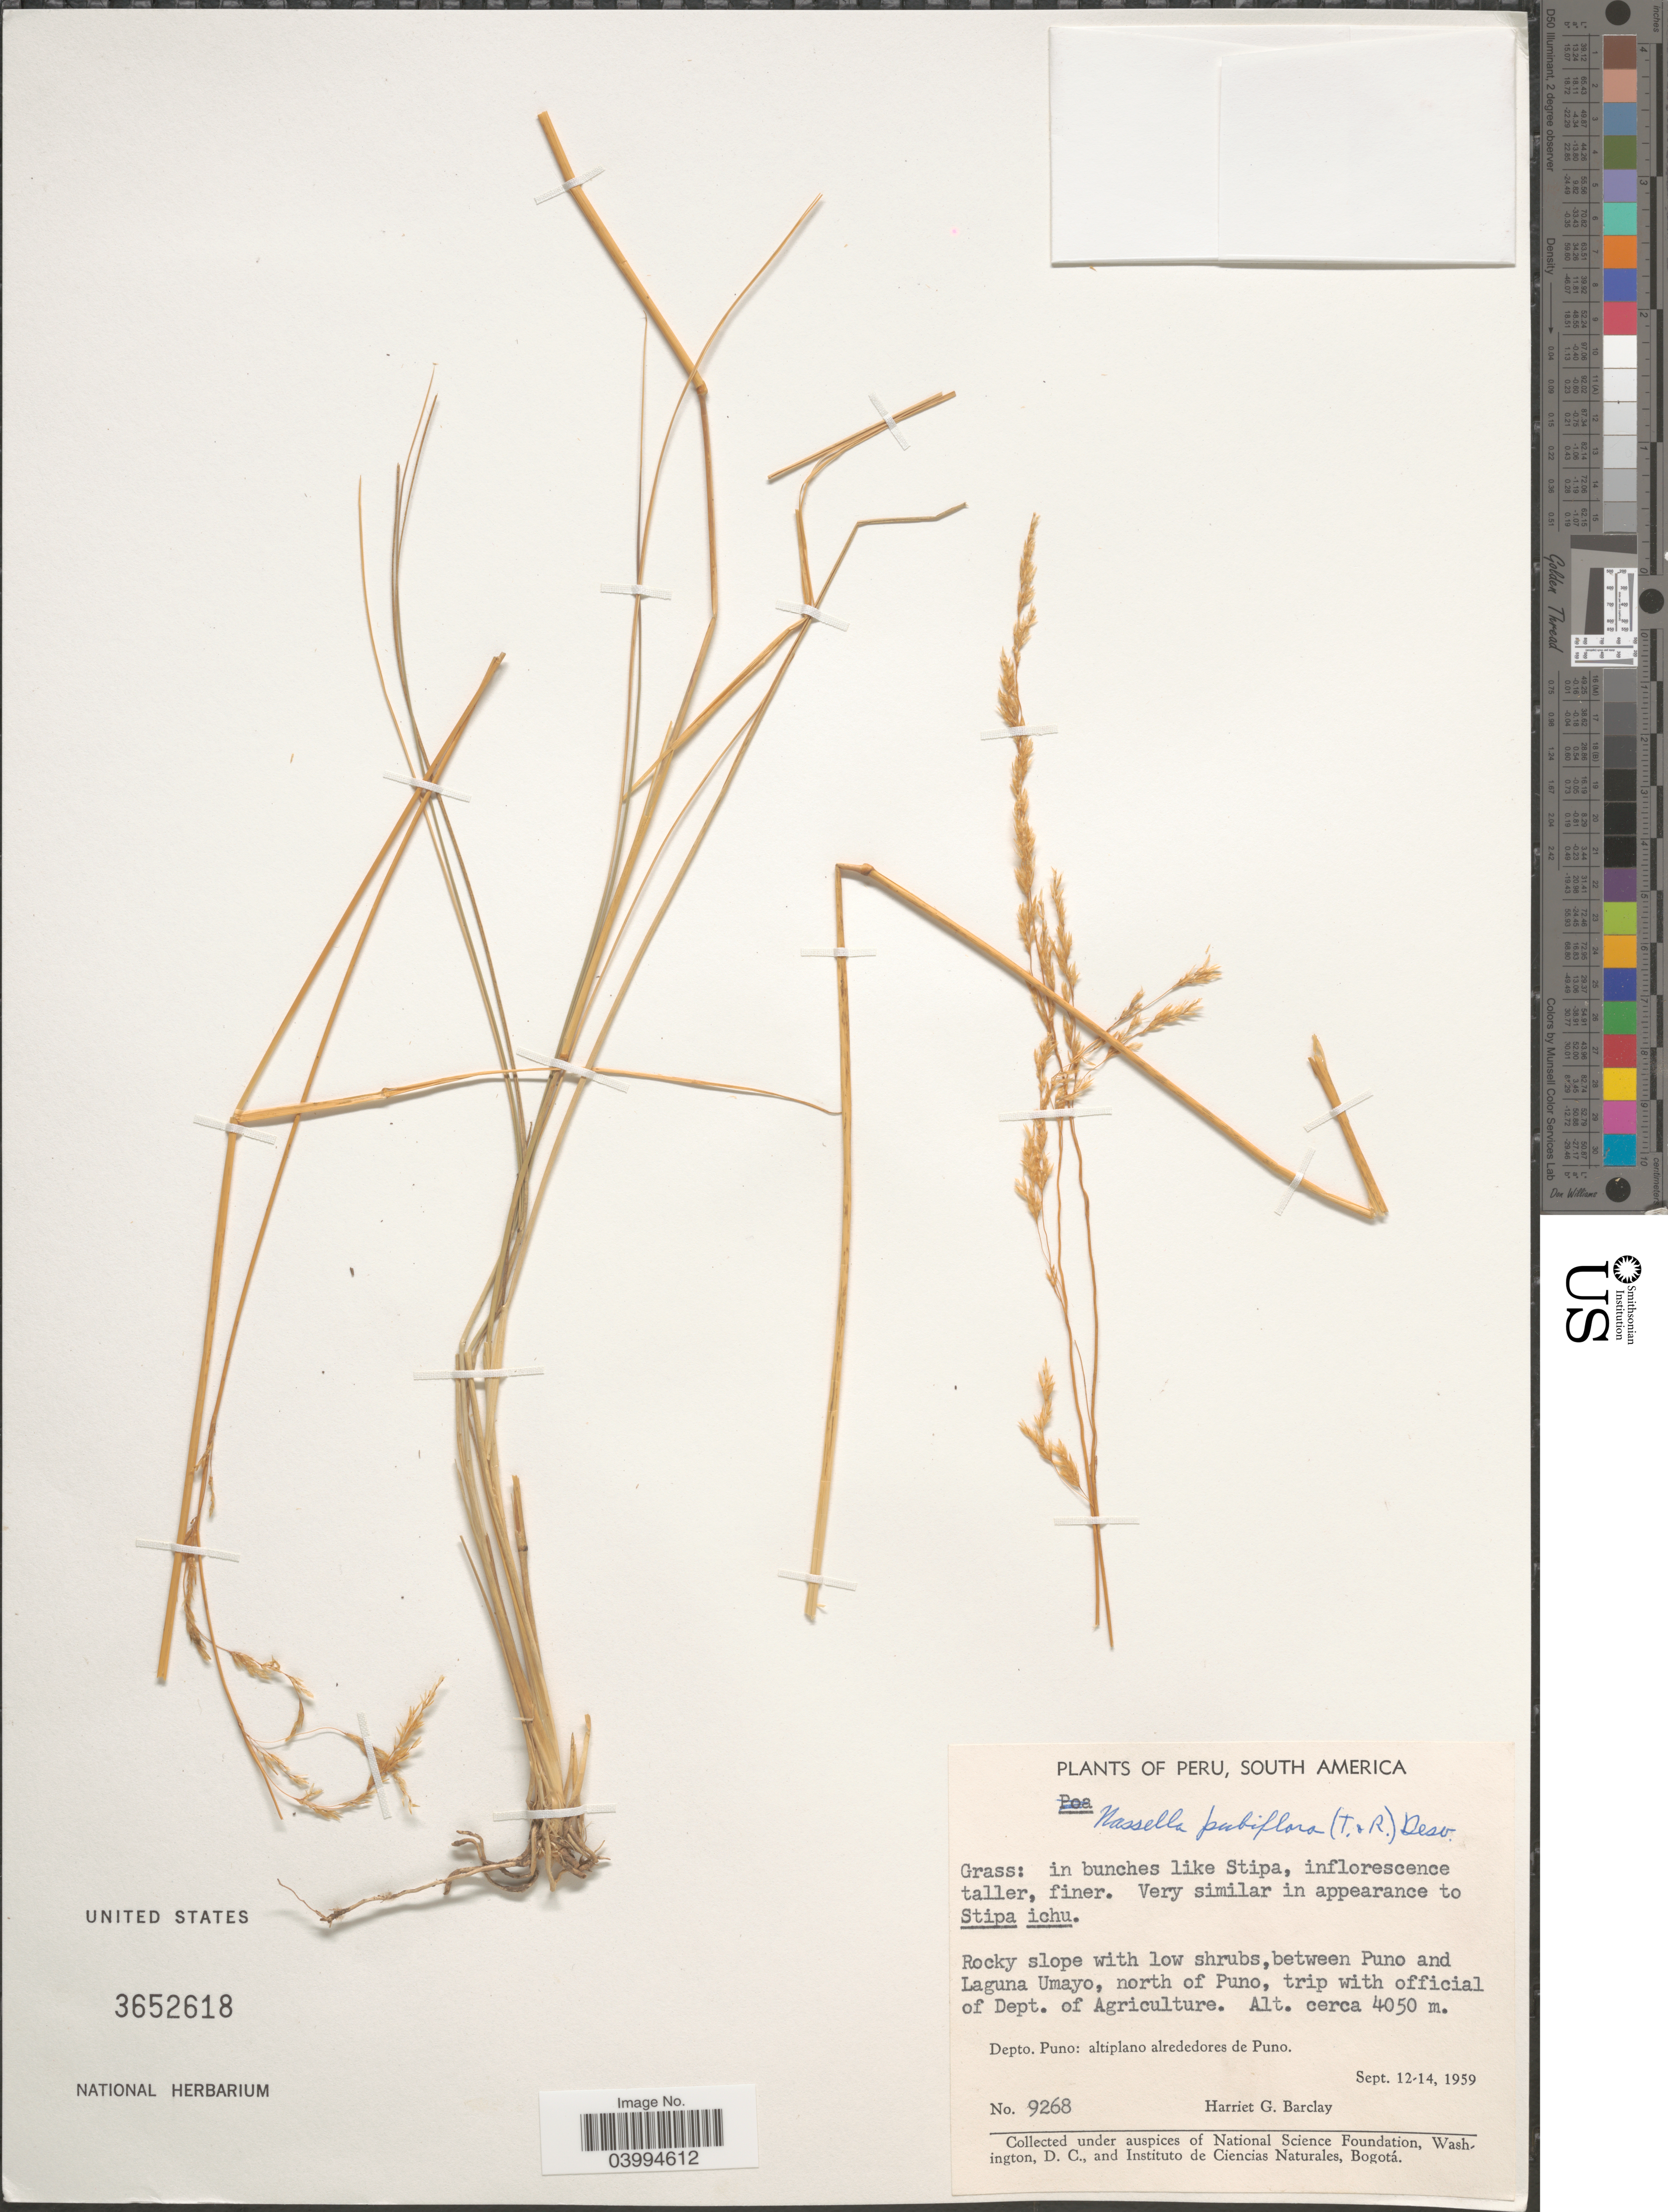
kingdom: Plantae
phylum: Tracheophyta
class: Liliopsida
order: Poales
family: Poaceae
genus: Nassella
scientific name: Nassella pubiflora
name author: (Trin. & Rupr.) É. Desv.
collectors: H. G. Barclay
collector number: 9268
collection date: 1959-09-12/1959-09-14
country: Peru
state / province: Puno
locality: Rocky slope with low shrubs, between Puno and Laguna Umayo, north of Puno, trip with official of Dept. of Agriculture. Depto. Puno: altiplano alrededores de Puno.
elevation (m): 4050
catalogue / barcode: US 3652618